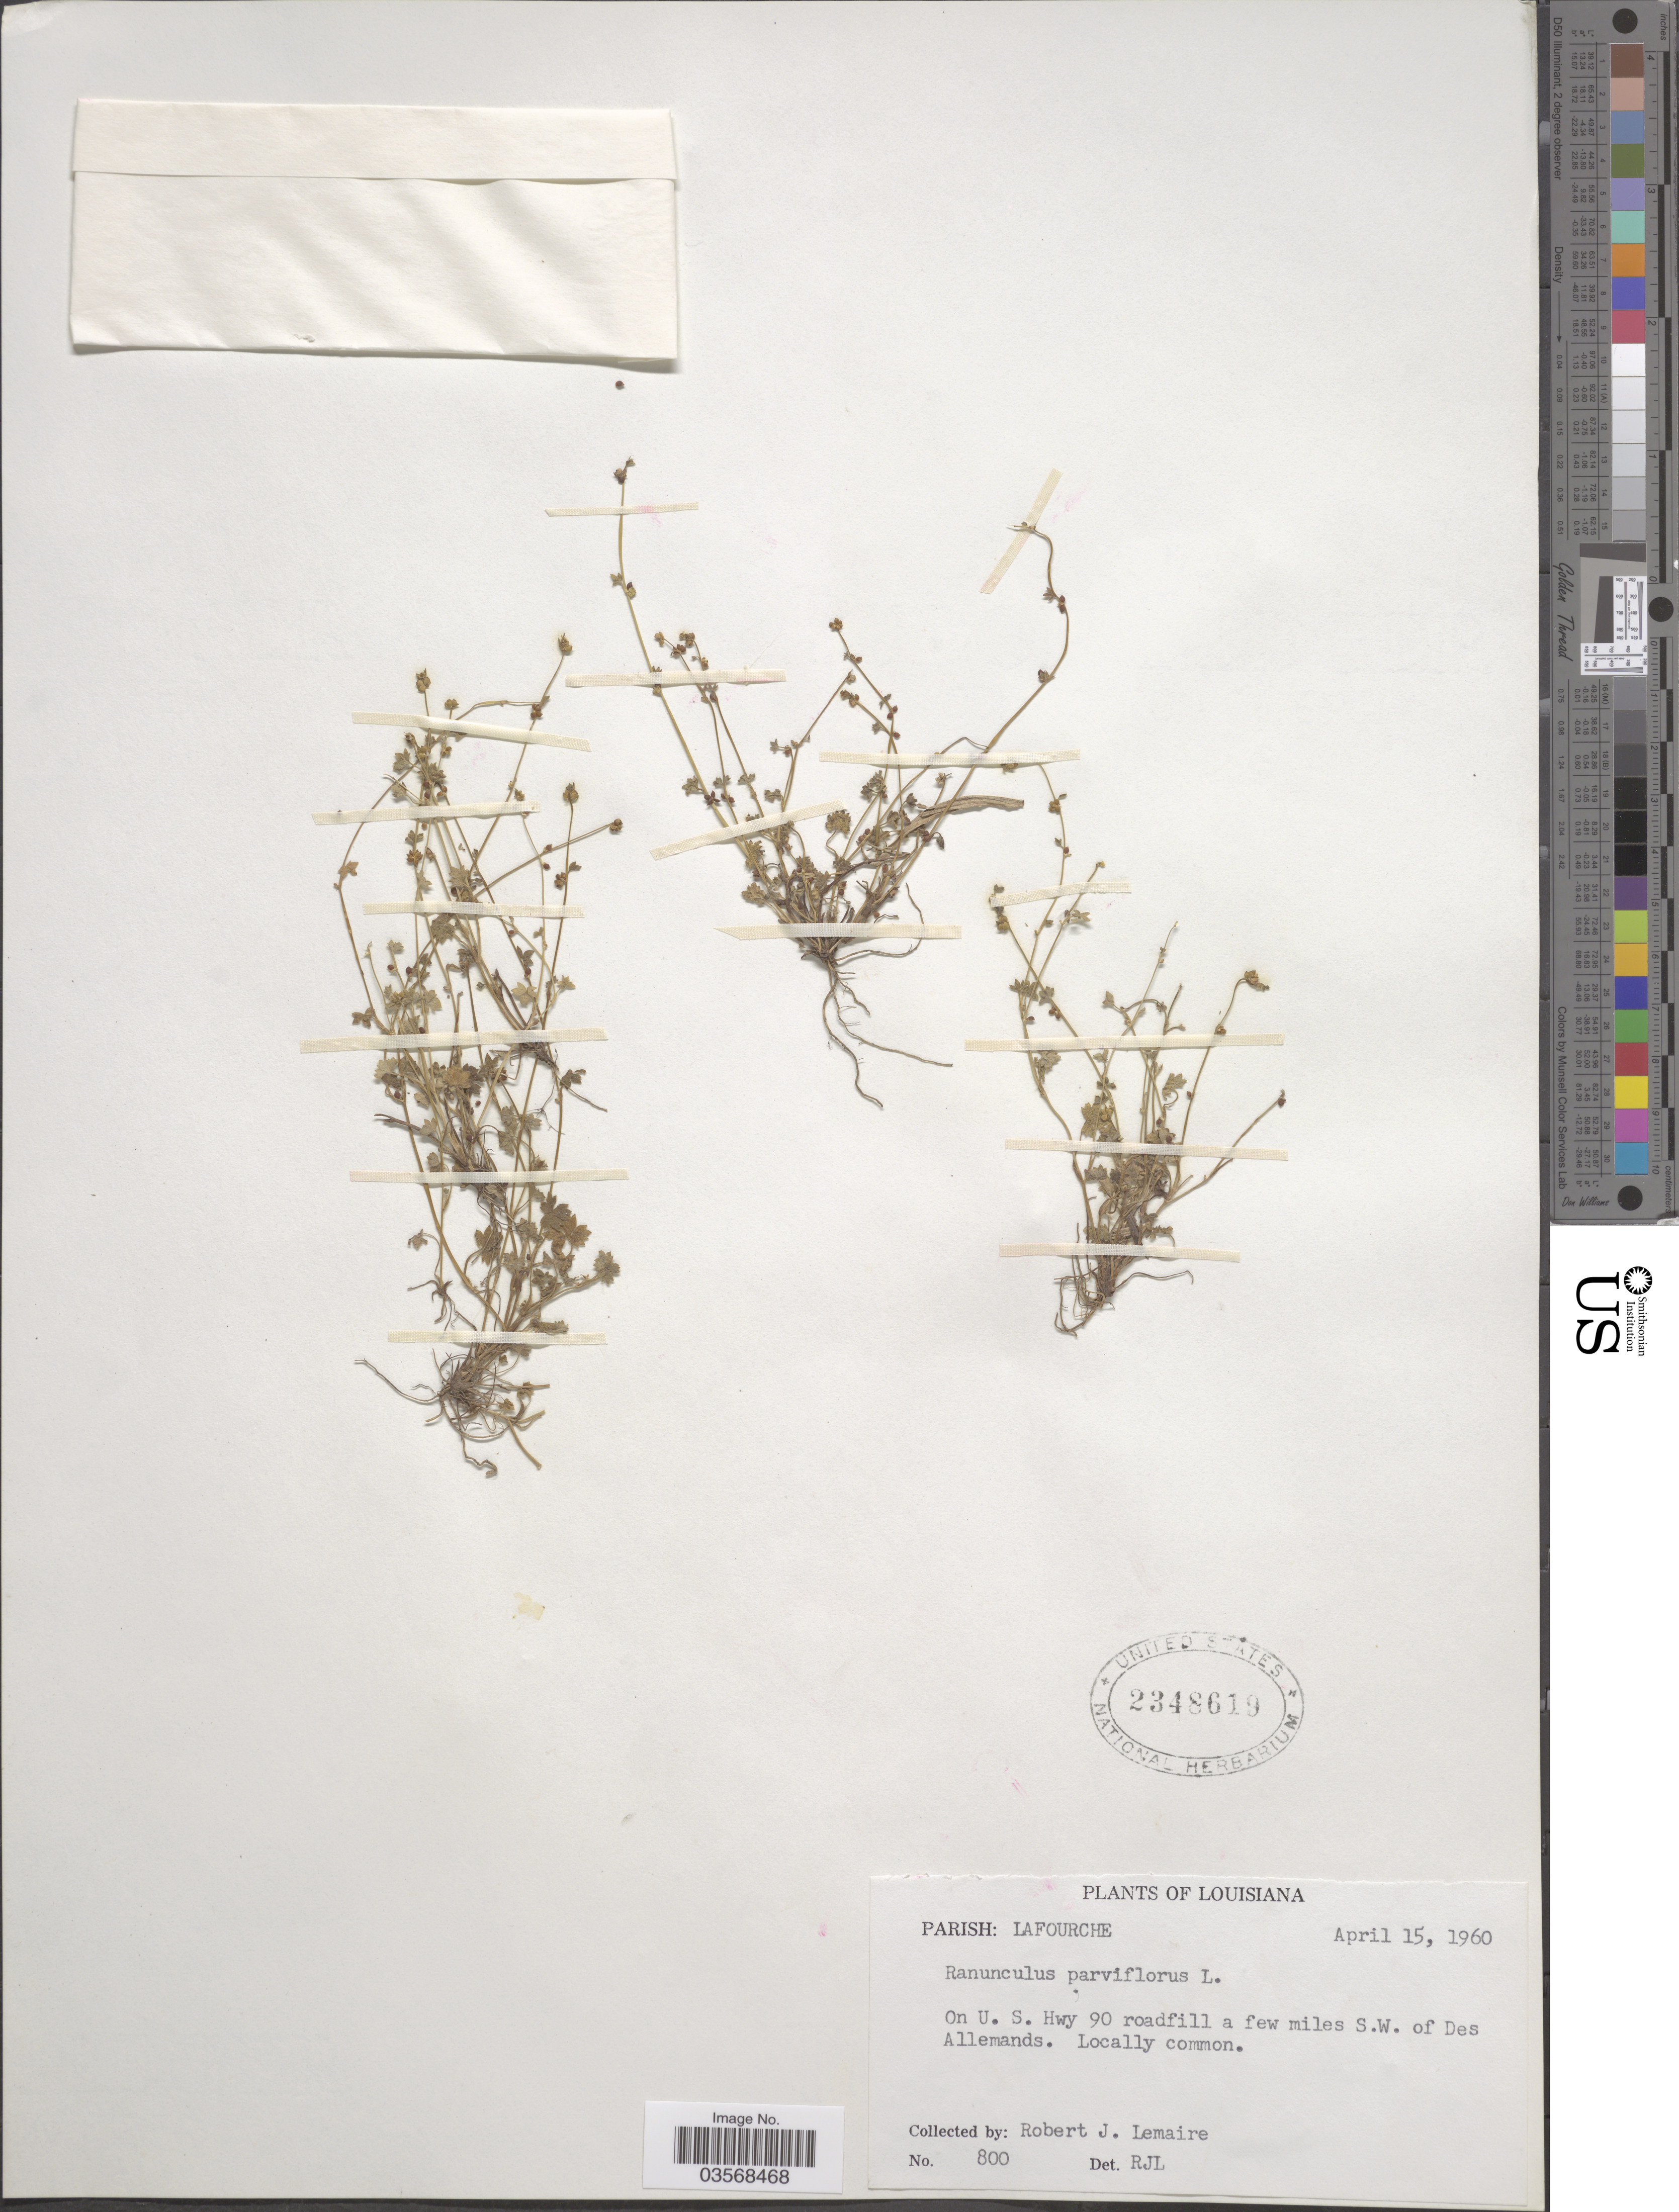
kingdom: Plantae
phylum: Tracheophyta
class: Magnoliopsida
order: Ranunculales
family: Ranunculaceae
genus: Ranunculus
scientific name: Ranunculus parviflorus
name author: L.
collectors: R. J. Lemaire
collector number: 800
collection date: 1960-04-15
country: United States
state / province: Louisiana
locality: On U. S. Hwy 90 roadfill a few miles S.W. of Des Allemands. Parish Lafourche.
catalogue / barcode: US 2348619